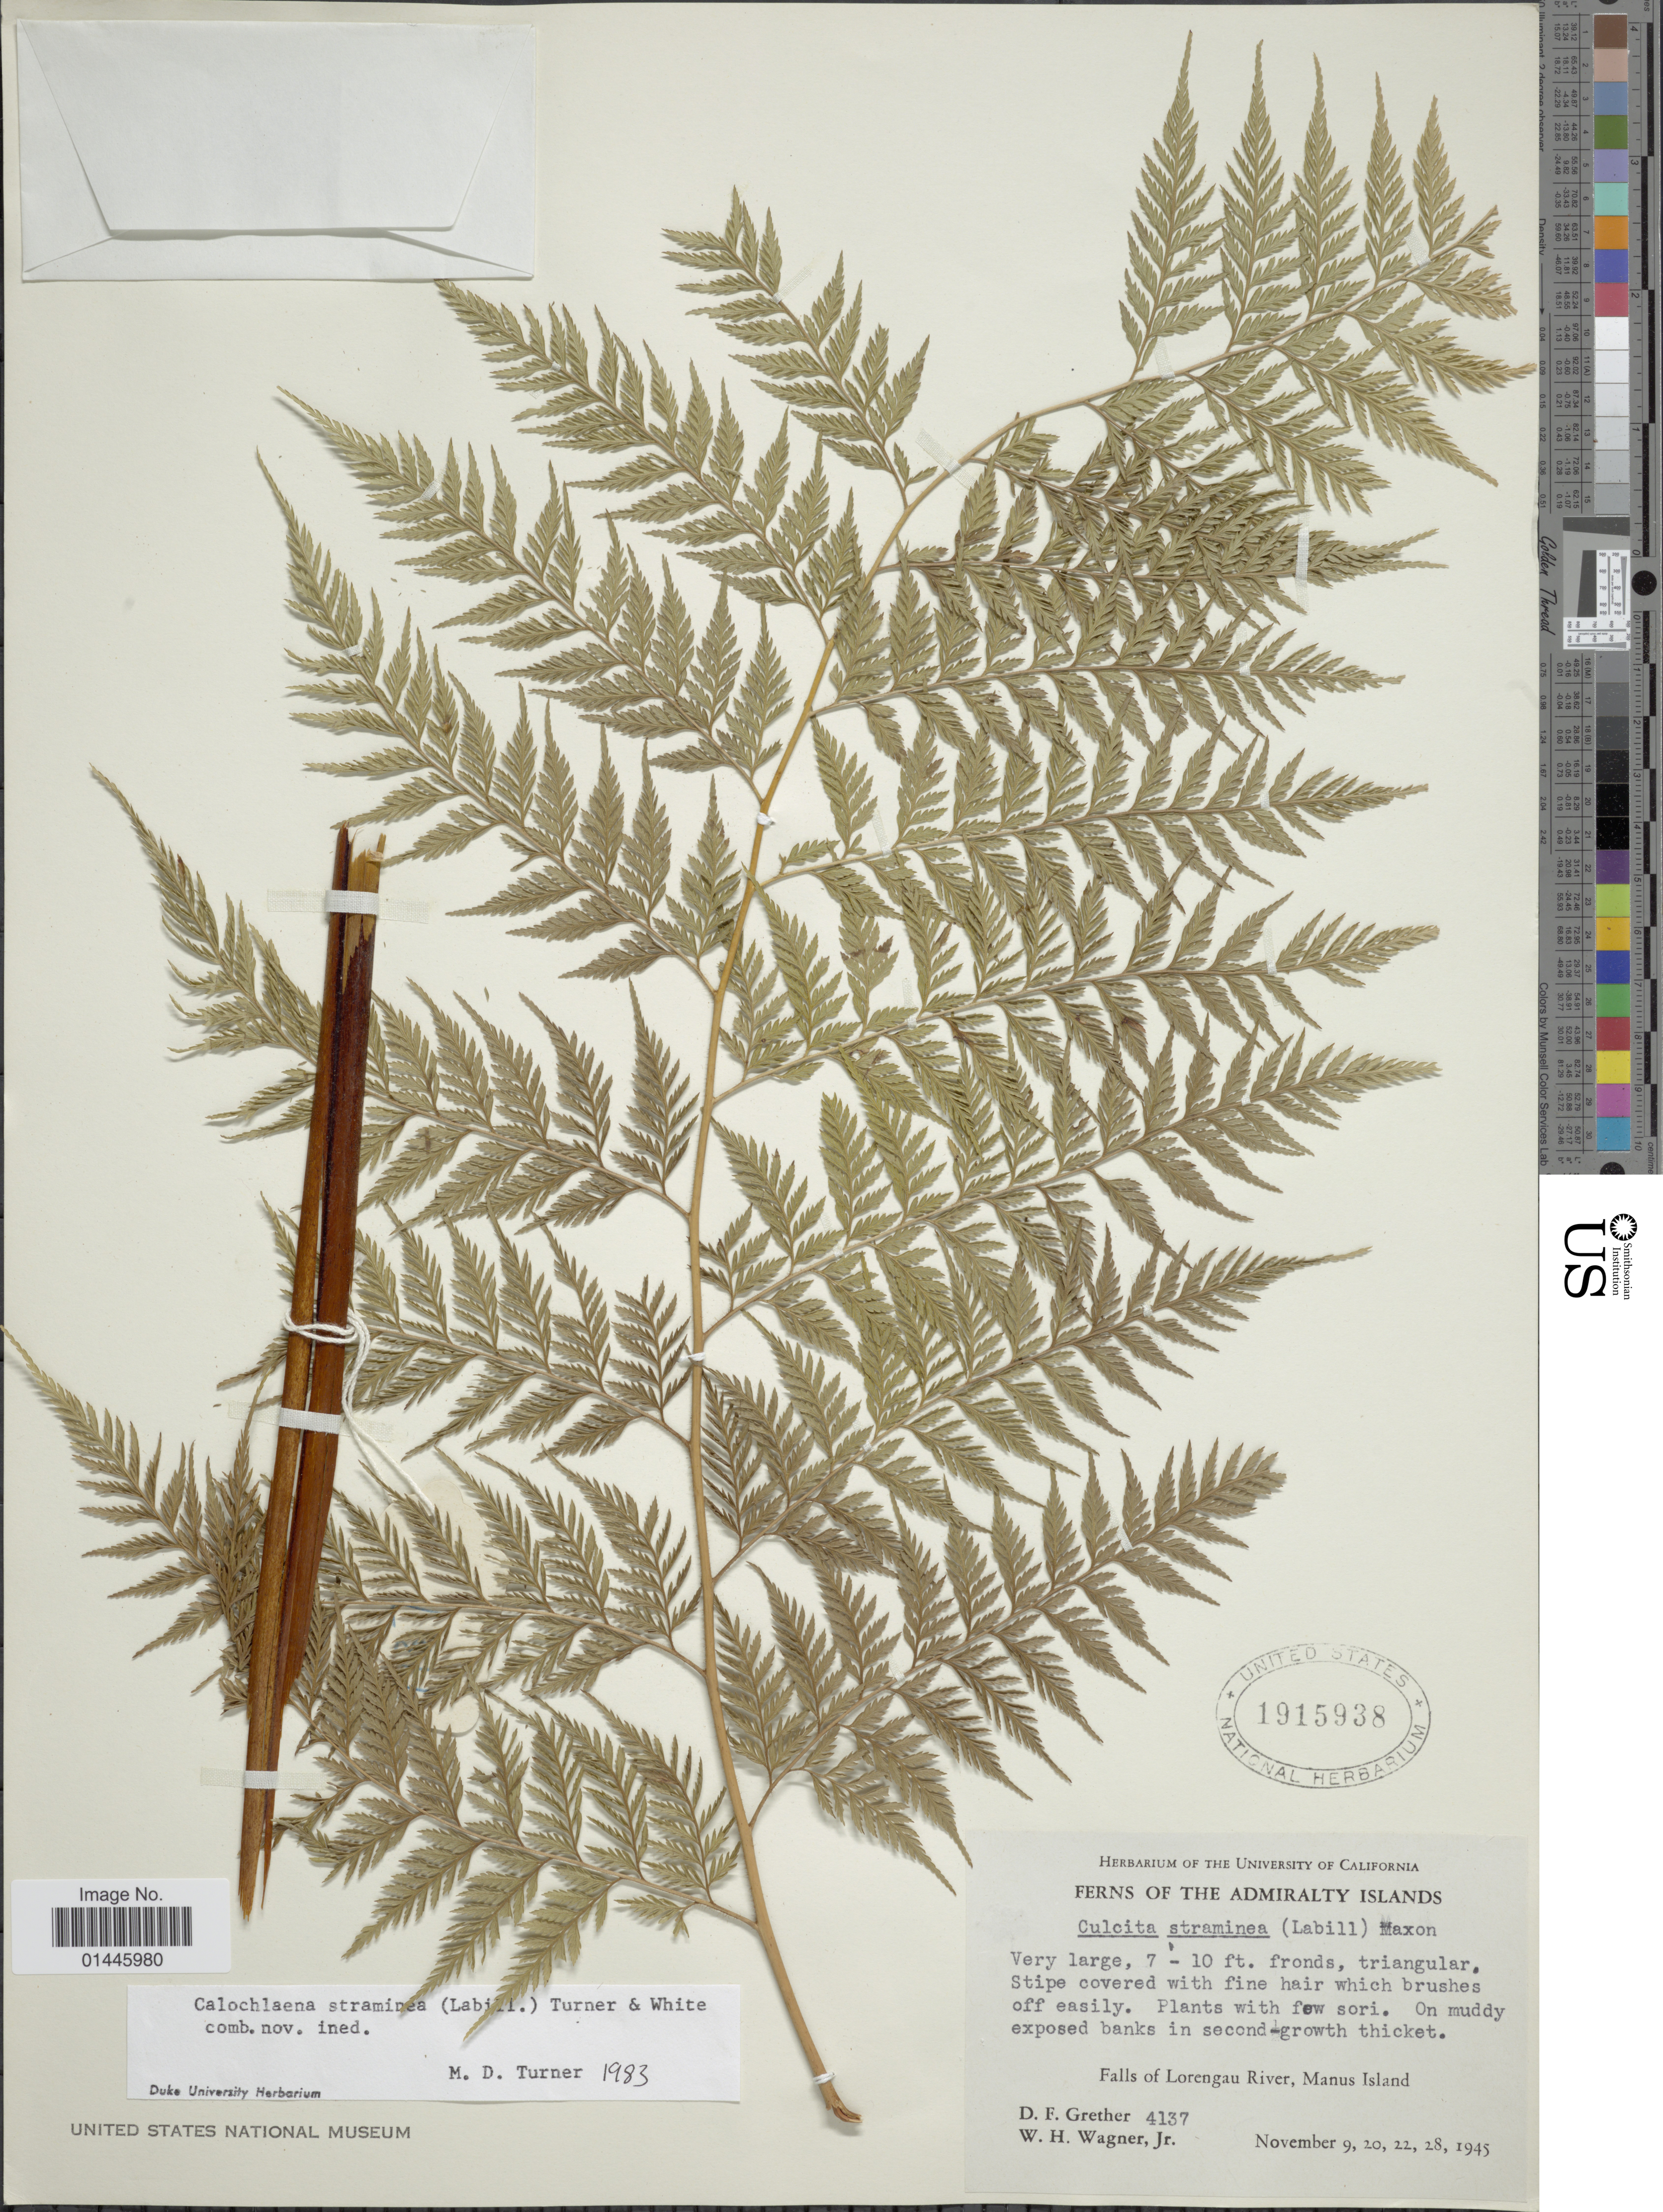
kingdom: Plantae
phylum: Tracheophyta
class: Polypodiopsida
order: Cyatheales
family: Dicksoniaceae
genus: Calochlaena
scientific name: Calochlaena straminea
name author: (Labill.) M.D. Turner & R.A. White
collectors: D. F. Grether & W. H. Wagner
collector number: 4137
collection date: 1945-11-09/1945-11-28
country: Papua New Guinea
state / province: Manus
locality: Admiralty Islands, on muddy exposed banks, Falls of Lorengau River, Manus Island.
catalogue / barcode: US 1915938